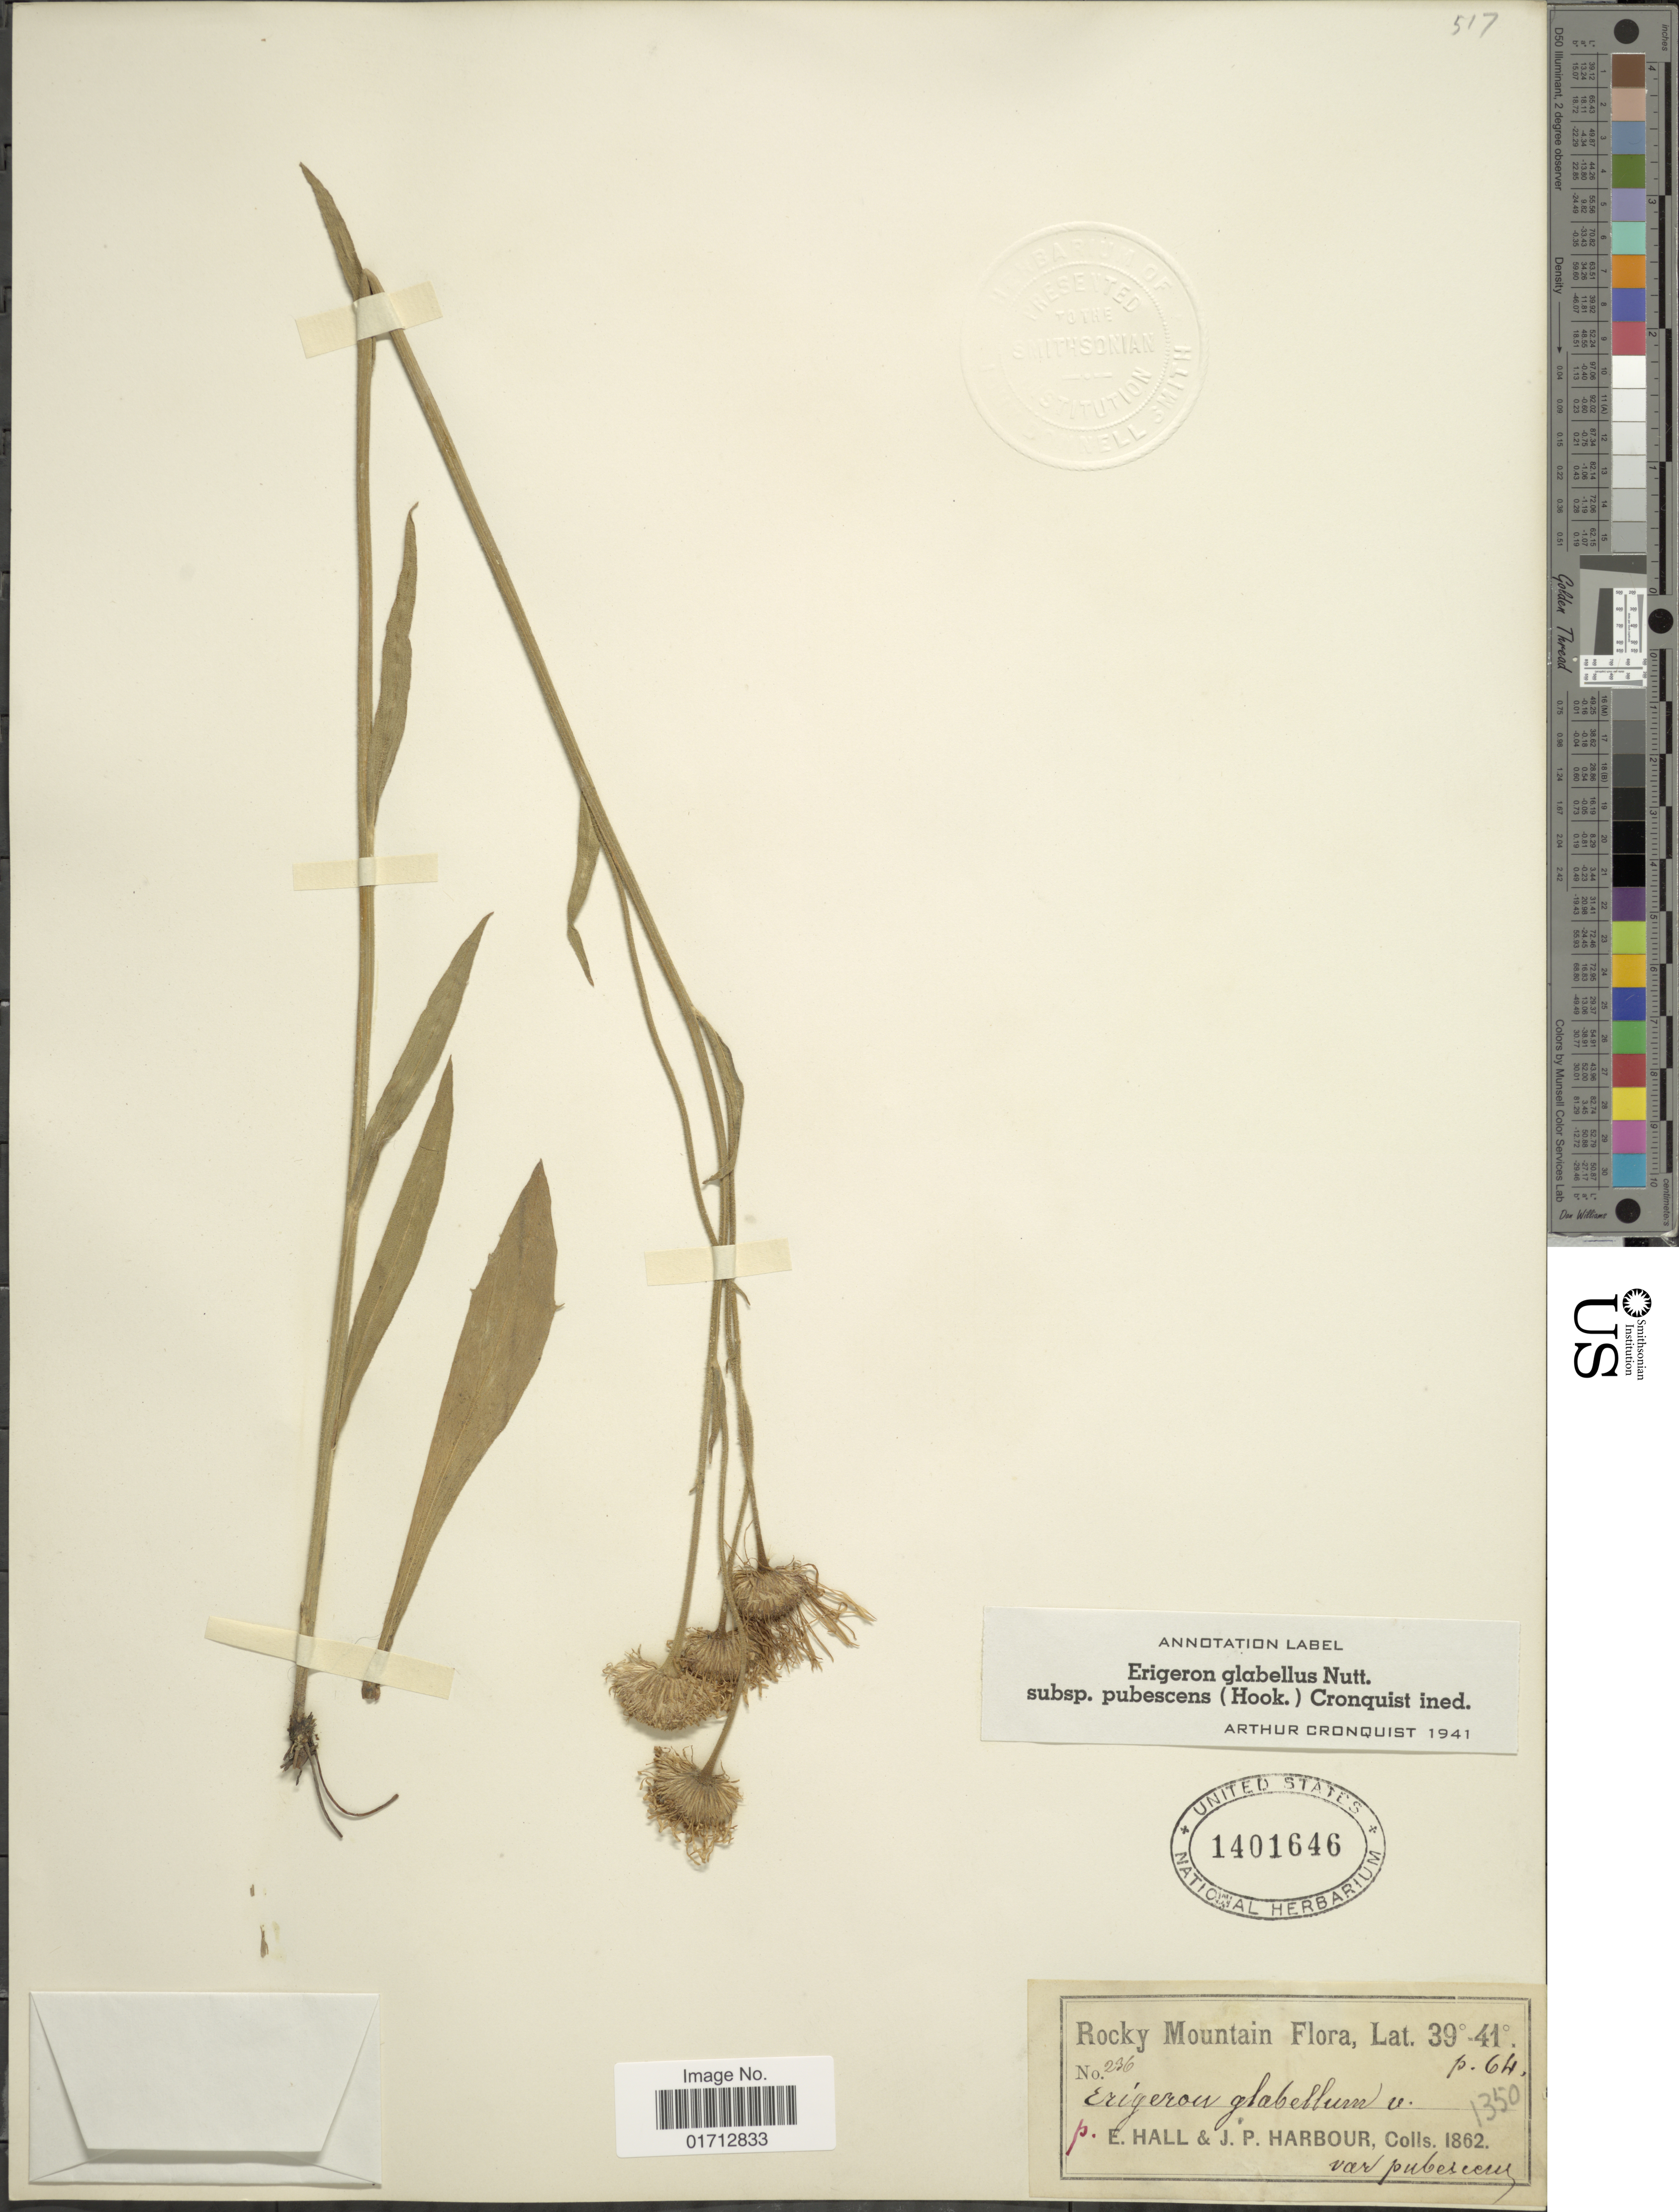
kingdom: Plantae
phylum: Tracheophyta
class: Magnoliopsida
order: Asterales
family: Asteraceae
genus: Erigeron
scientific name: Erigeron glabellus subsp. pubescens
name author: (Hook.) Cronq.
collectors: E. Hall & J. Harbour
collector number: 236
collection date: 1862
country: United States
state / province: Colorado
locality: Rocky Mtns., Lat 39º-41º N.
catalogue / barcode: US 1401646